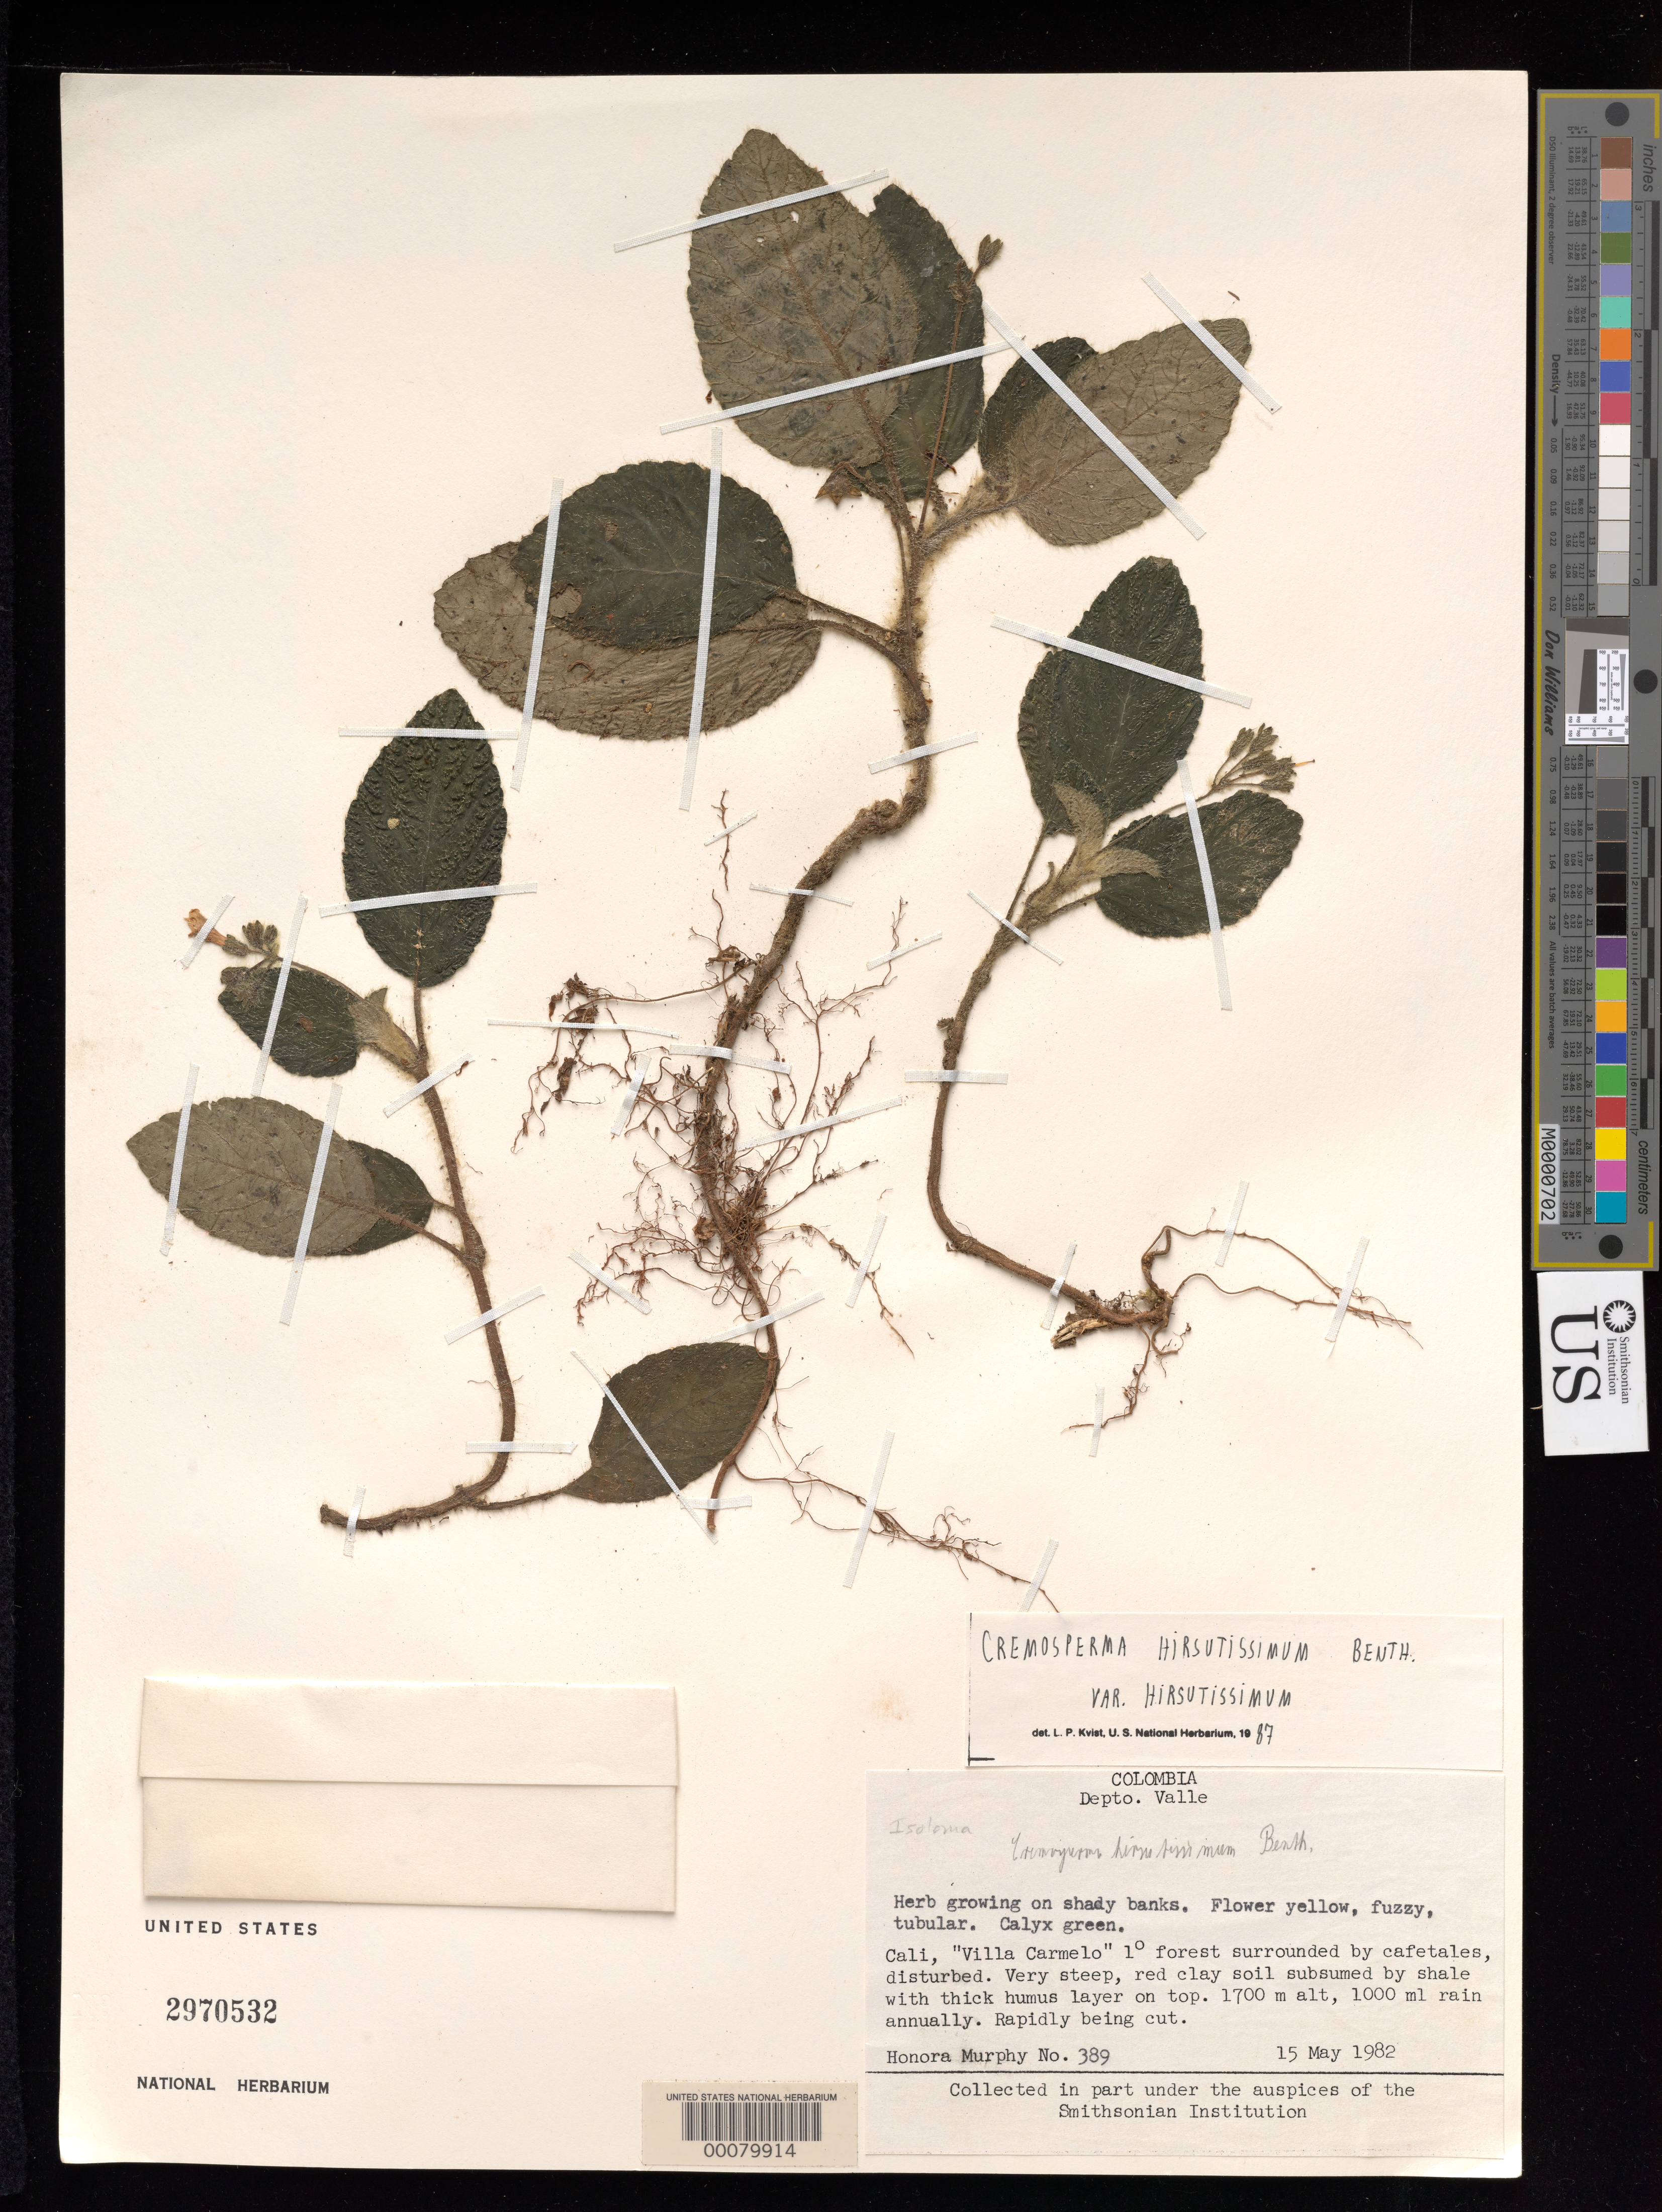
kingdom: Plantae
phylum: Tracheophyta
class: Magnoliopsida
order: Lamiales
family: Gesneriaceae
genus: Cremosperma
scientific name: Cremosperma hirsutissimum var. hirsutissimum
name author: Benth.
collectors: H. Murphy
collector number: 389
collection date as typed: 15 May 1982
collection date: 1982-05-15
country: Colombia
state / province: Valle del Cauca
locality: Cali, "Villa Carmelo"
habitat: Forest surrounded by cafetales, disturbed; growing on shady banks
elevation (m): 1700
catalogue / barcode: US 2970532